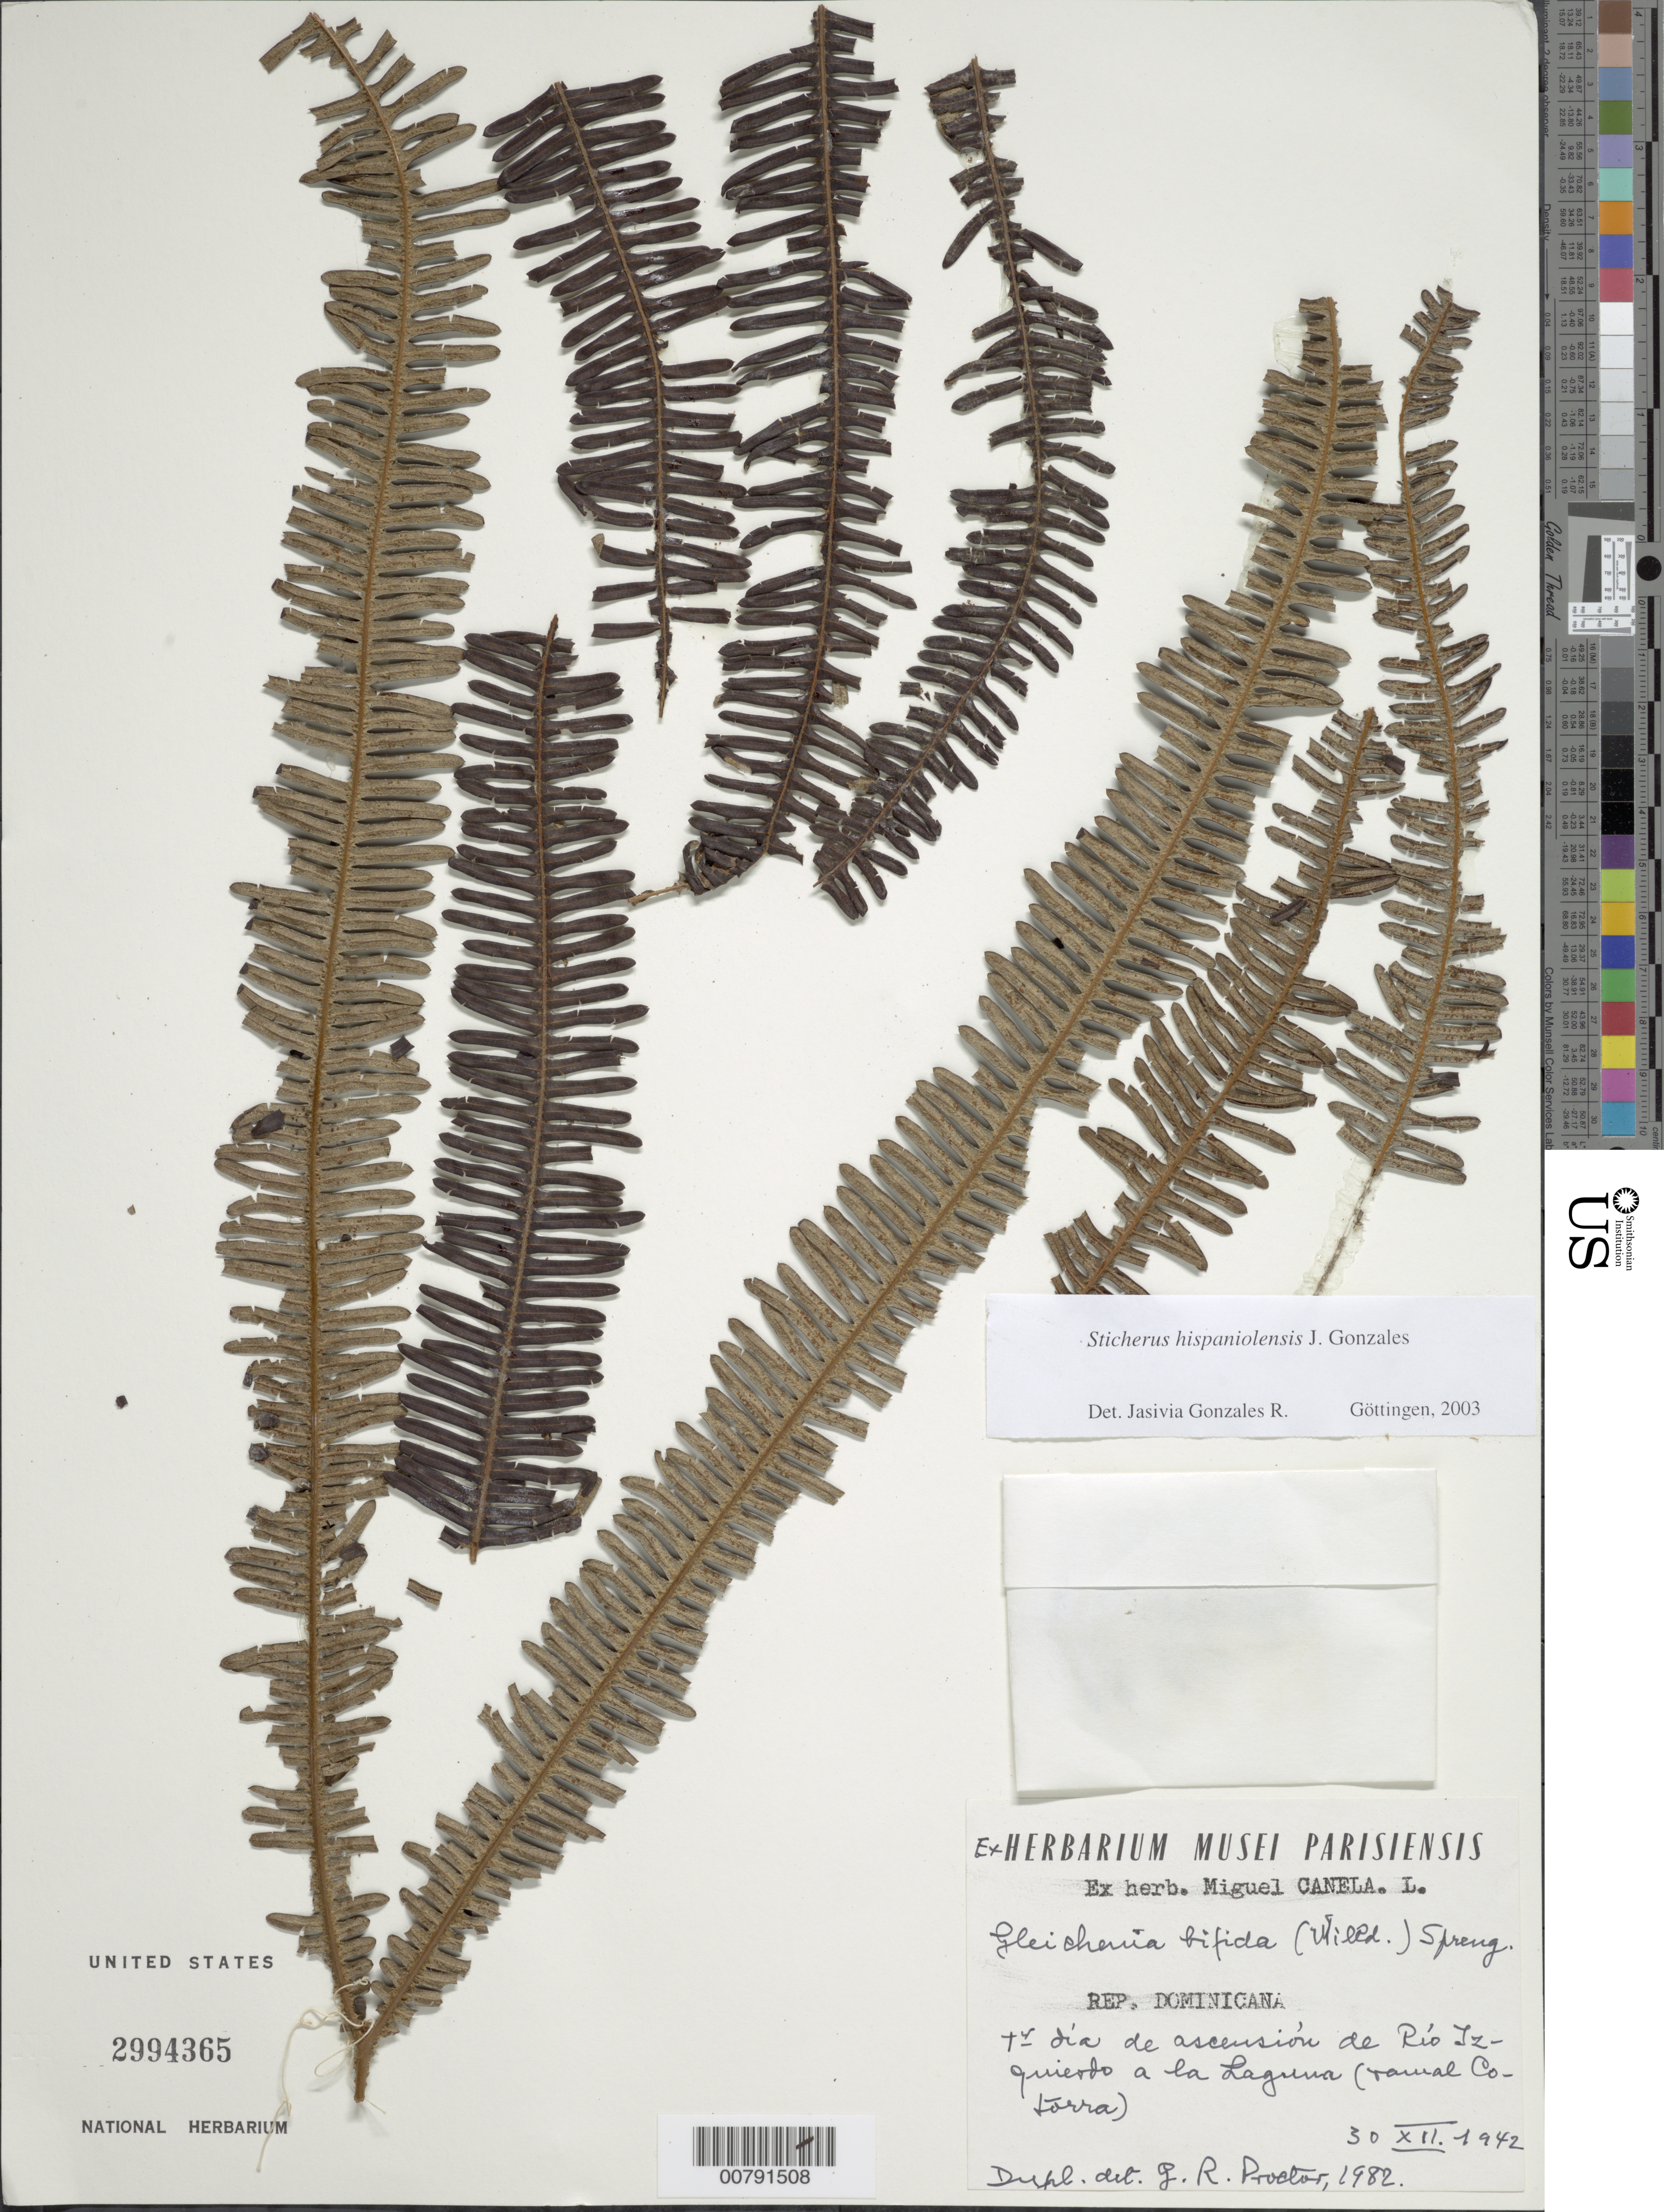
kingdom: Plantae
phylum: Tracheophyta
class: Polypodiopsida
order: Gleicheniales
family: Gleicheniaceae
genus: Sticherus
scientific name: Sticherus hispaniolensis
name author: J. Gonzales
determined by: Gonzales R., J.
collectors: M. Canela Lazaro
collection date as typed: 30 Dec 1942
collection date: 1942-12-30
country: Dominican Republic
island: Hispaniola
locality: Ascensión de Río Izquiesdo a La Laguna (raual Cotorra)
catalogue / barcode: US 2994365